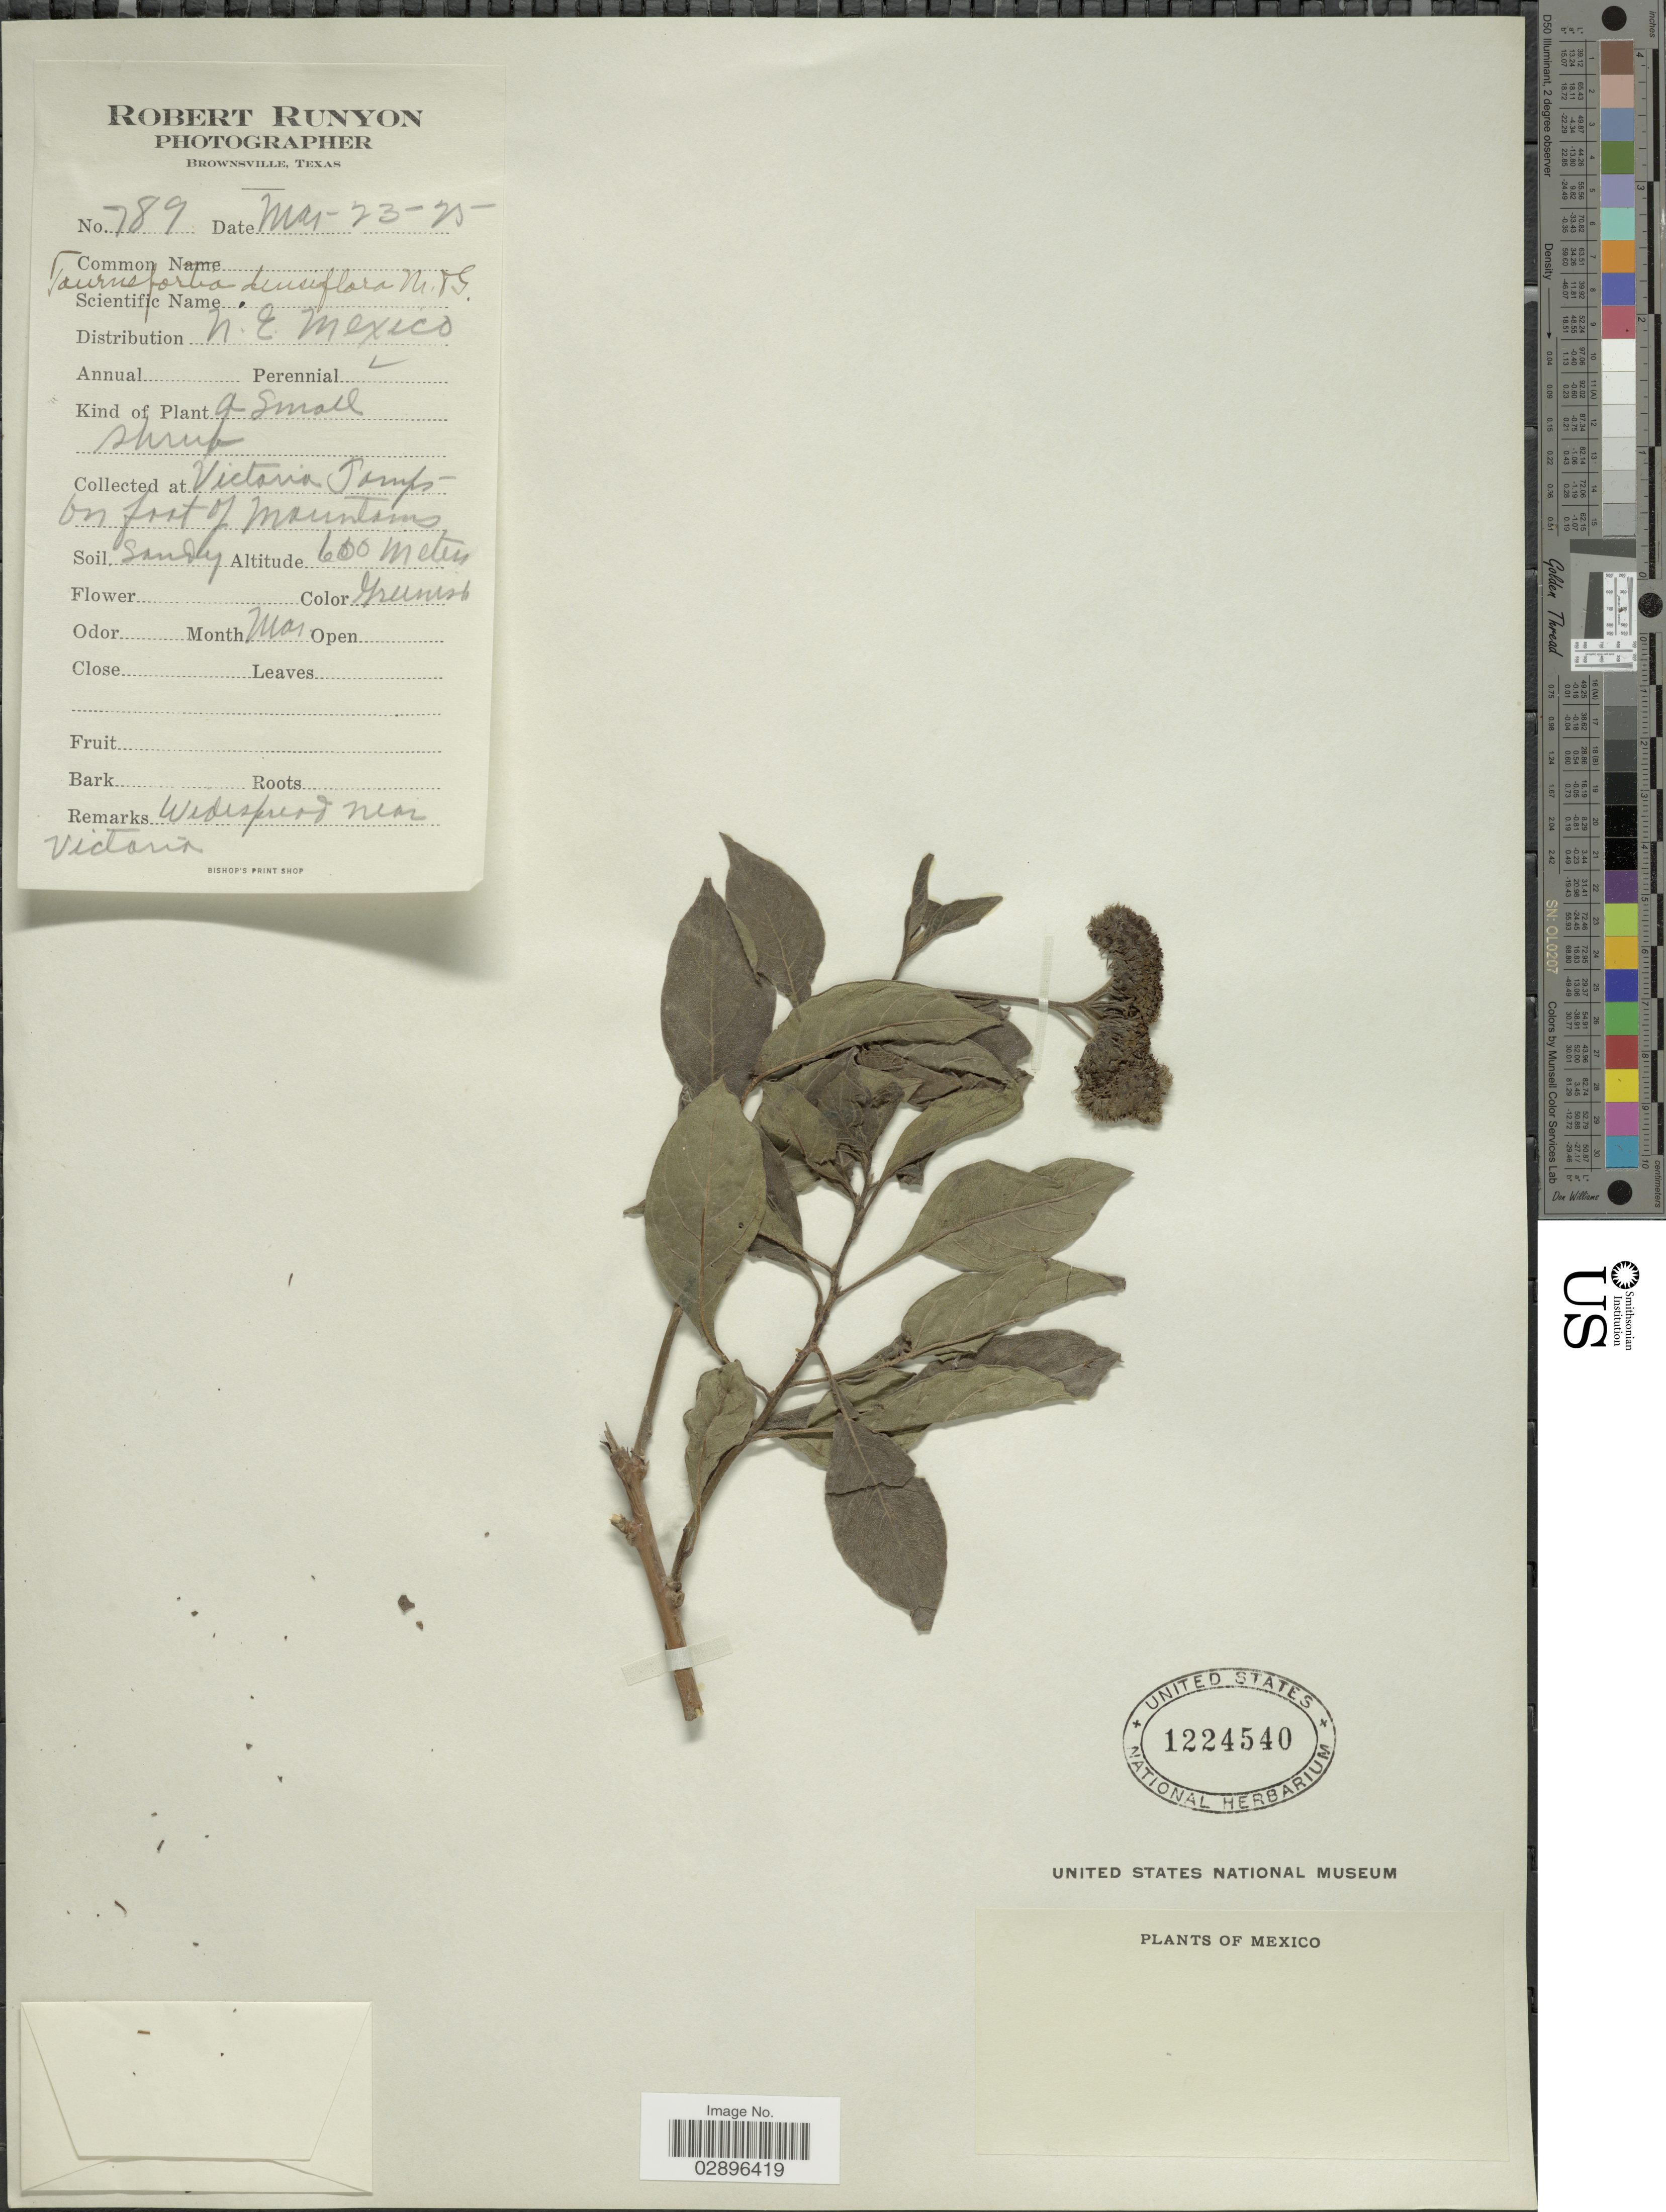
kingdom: Plantae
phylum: Tracheophyta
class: Magnoliopsida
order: Boraginales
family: Heliotropiaceae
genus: Tournefortia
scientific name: Tournefortia densiflora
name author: M. Martens & Galeotti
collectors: R. Runyon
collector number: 789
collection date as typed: Transcribed d/m/y: 23/5/25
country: Mexico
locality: Victoria Tamps, on foot of mountains.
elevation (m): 600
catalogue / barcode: US 1224540